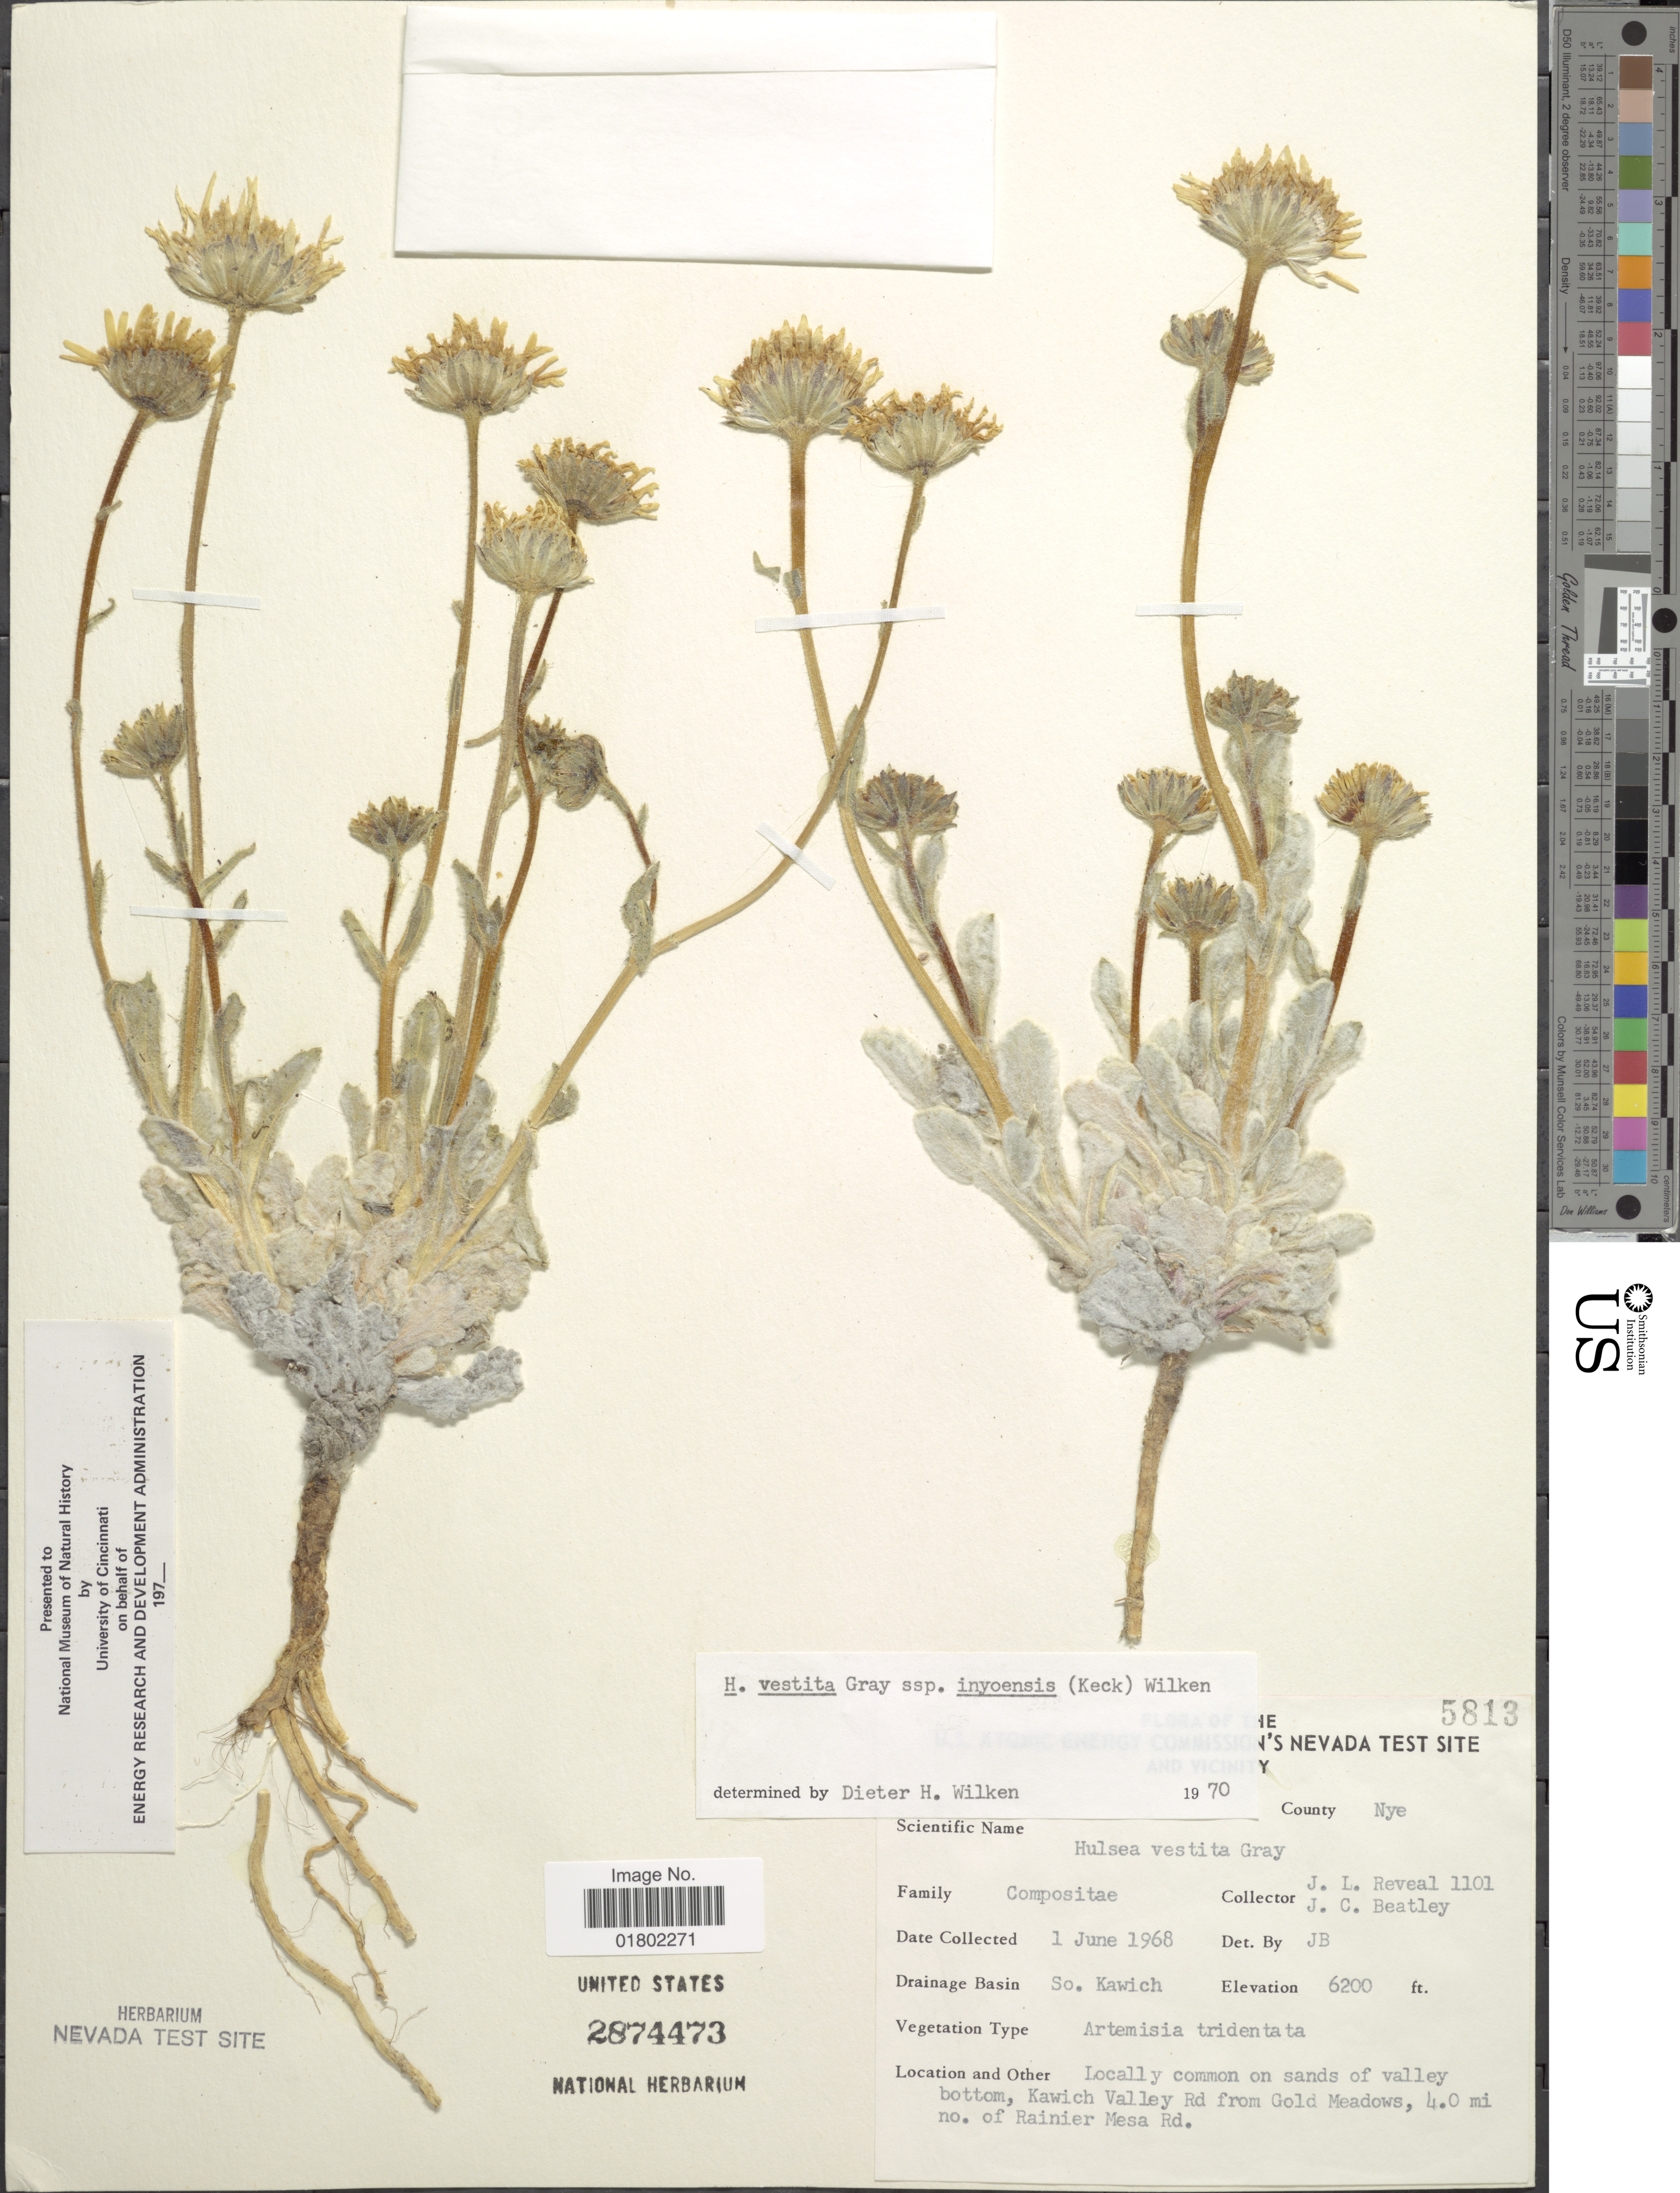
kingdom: Plantae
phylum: Tracheophyta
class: Magnoliopsida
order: Asterales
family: Asteraceae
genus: Hulsea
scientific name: Hulsea vestita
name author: A. Gray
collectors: J. L. Reveal & J. C. Beatley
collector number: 5813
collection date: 1968-06-01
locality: U. S. Atomic Energy Commission's Nevada Test Site and Vicinity, County Nye, Kawich Valley Rd from Gold Meadows, 4.0 mi no. of Rainier Mesa Rd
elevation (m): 1890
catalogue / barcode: US 2874473